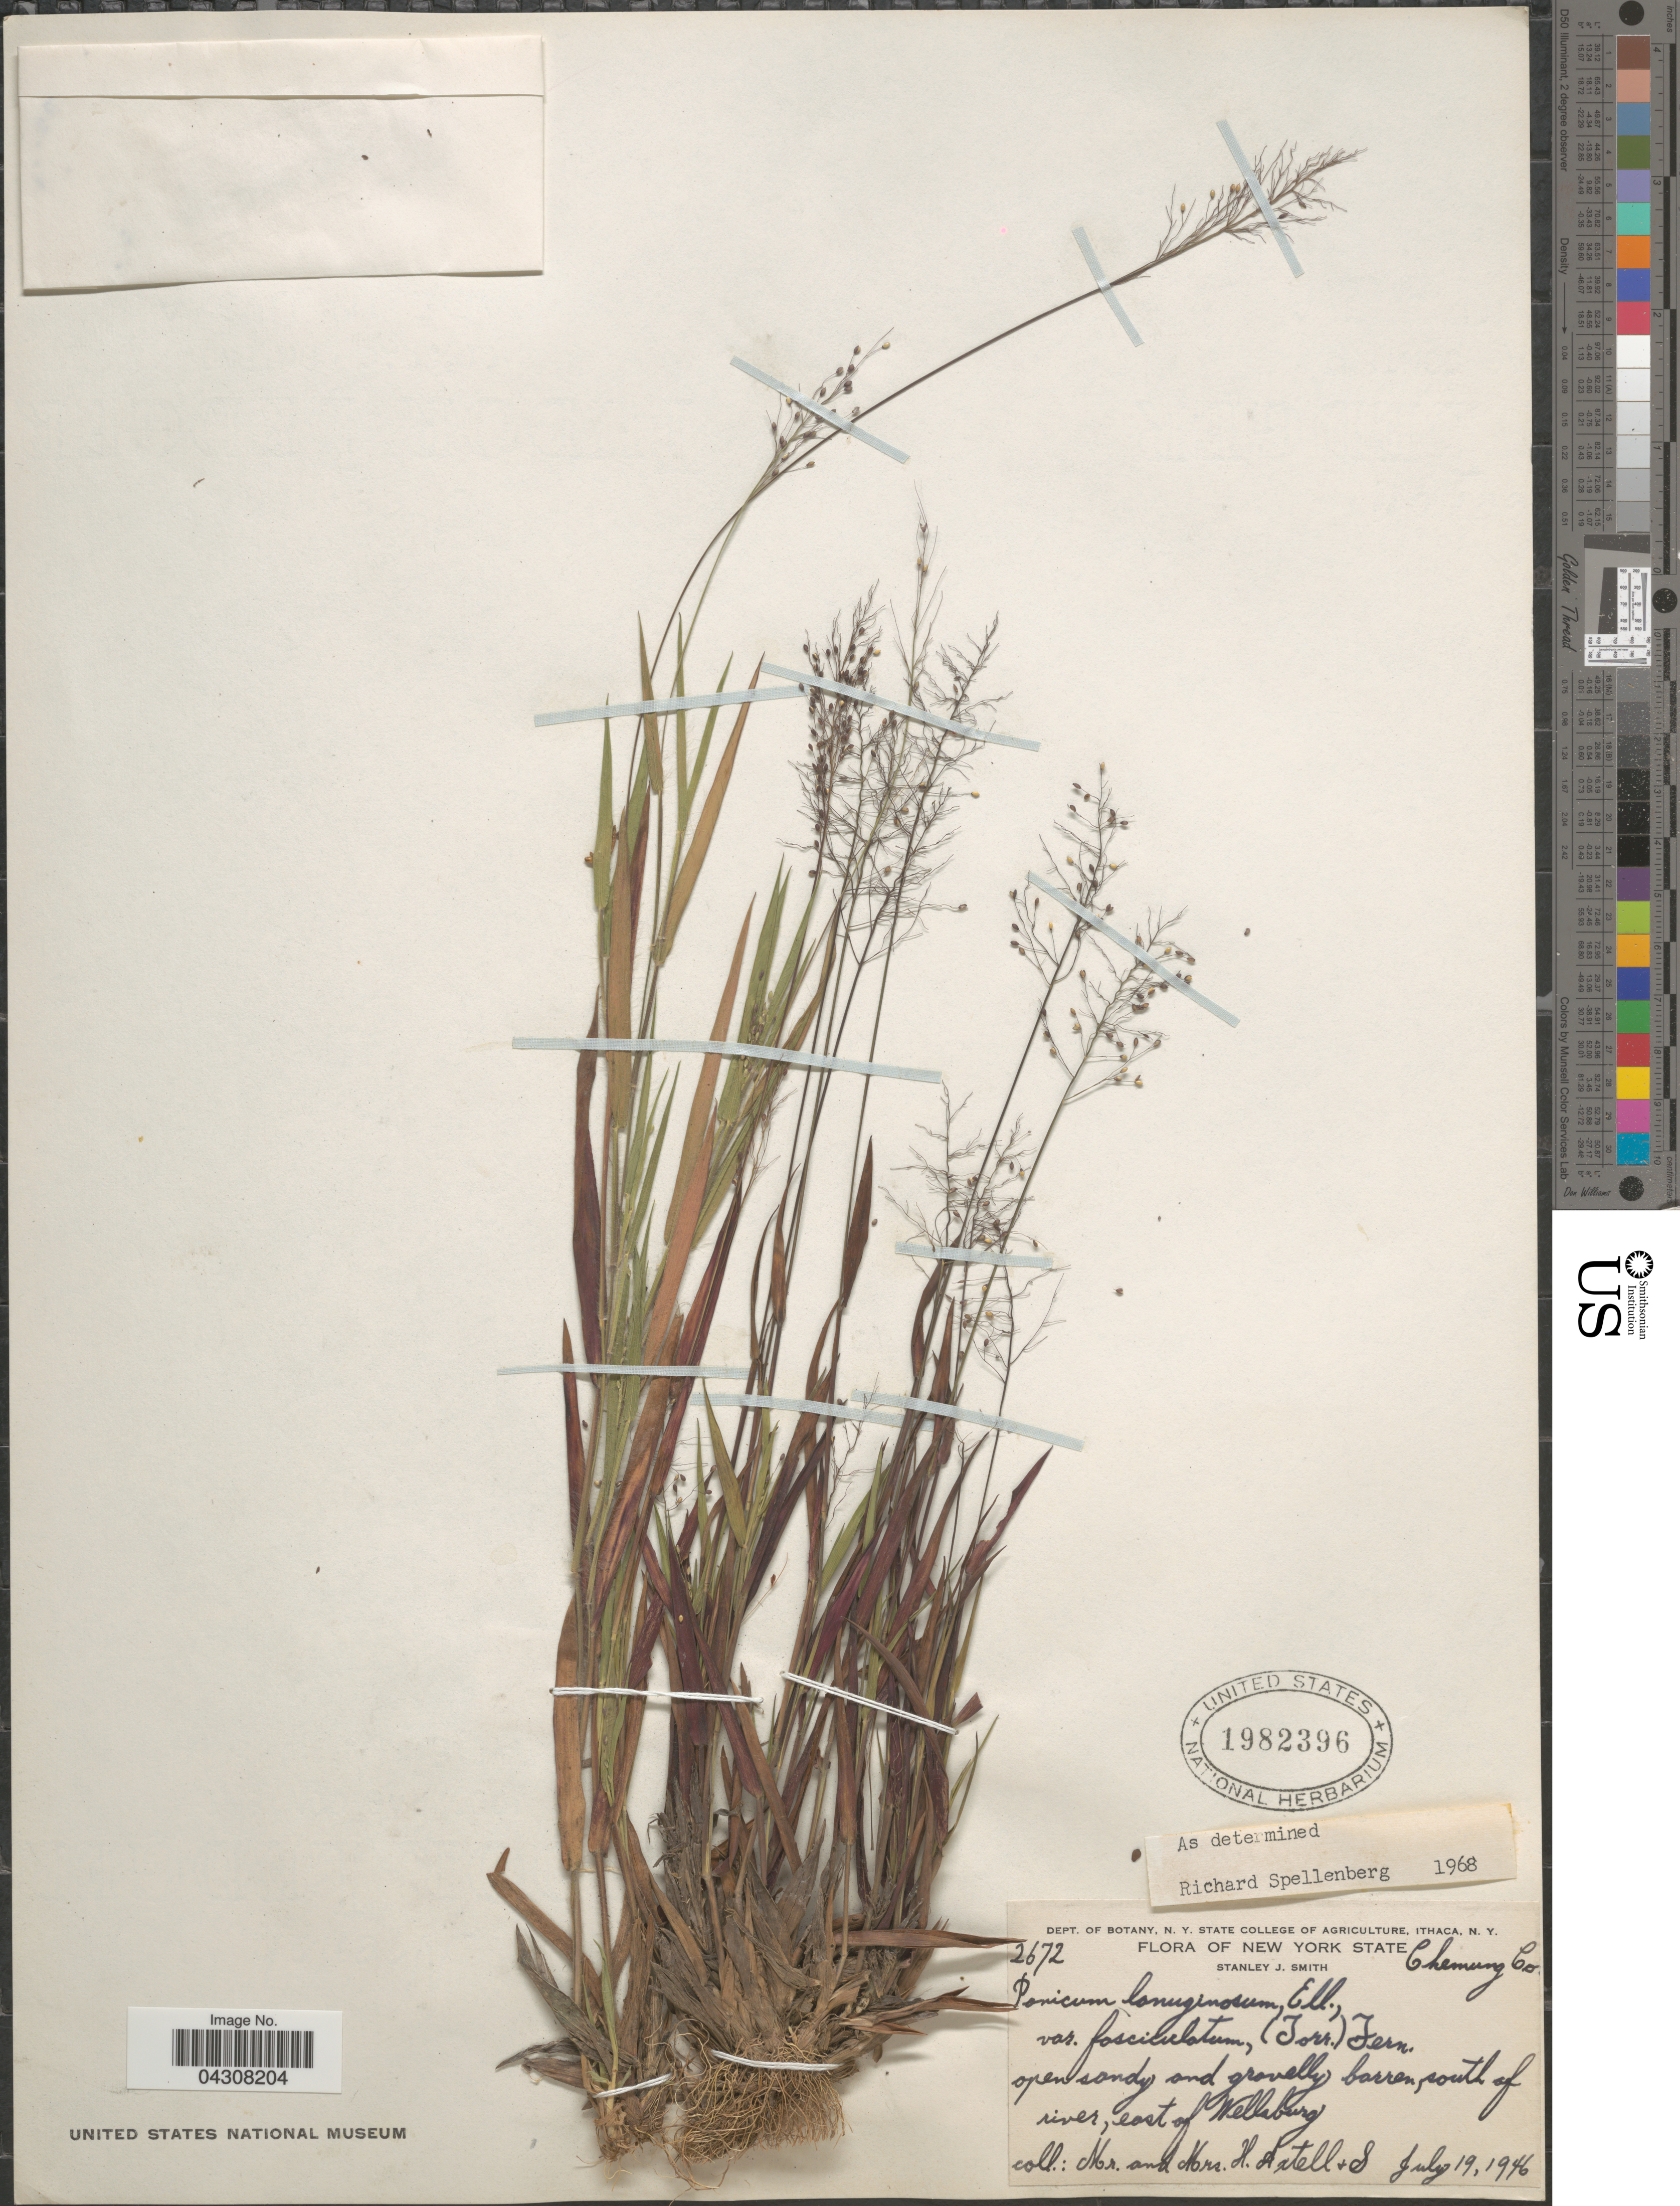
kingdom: Plantae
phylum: Tracheophyta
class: Liliopsida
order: Poales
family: Poaceae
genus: Dichanthelium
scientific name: Dichanthelium acuminatum var. acuminatum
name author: (Sw.) Gould & C.A. Clark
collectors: Axtell, H. H., H. Axtell & S. Smith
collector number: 2672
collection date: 1946-07-19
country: United States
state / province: New York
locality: Chemung Co. Open sandy and gravelly barren, south of river, east of Wellsburg.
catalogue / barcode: US 1982396